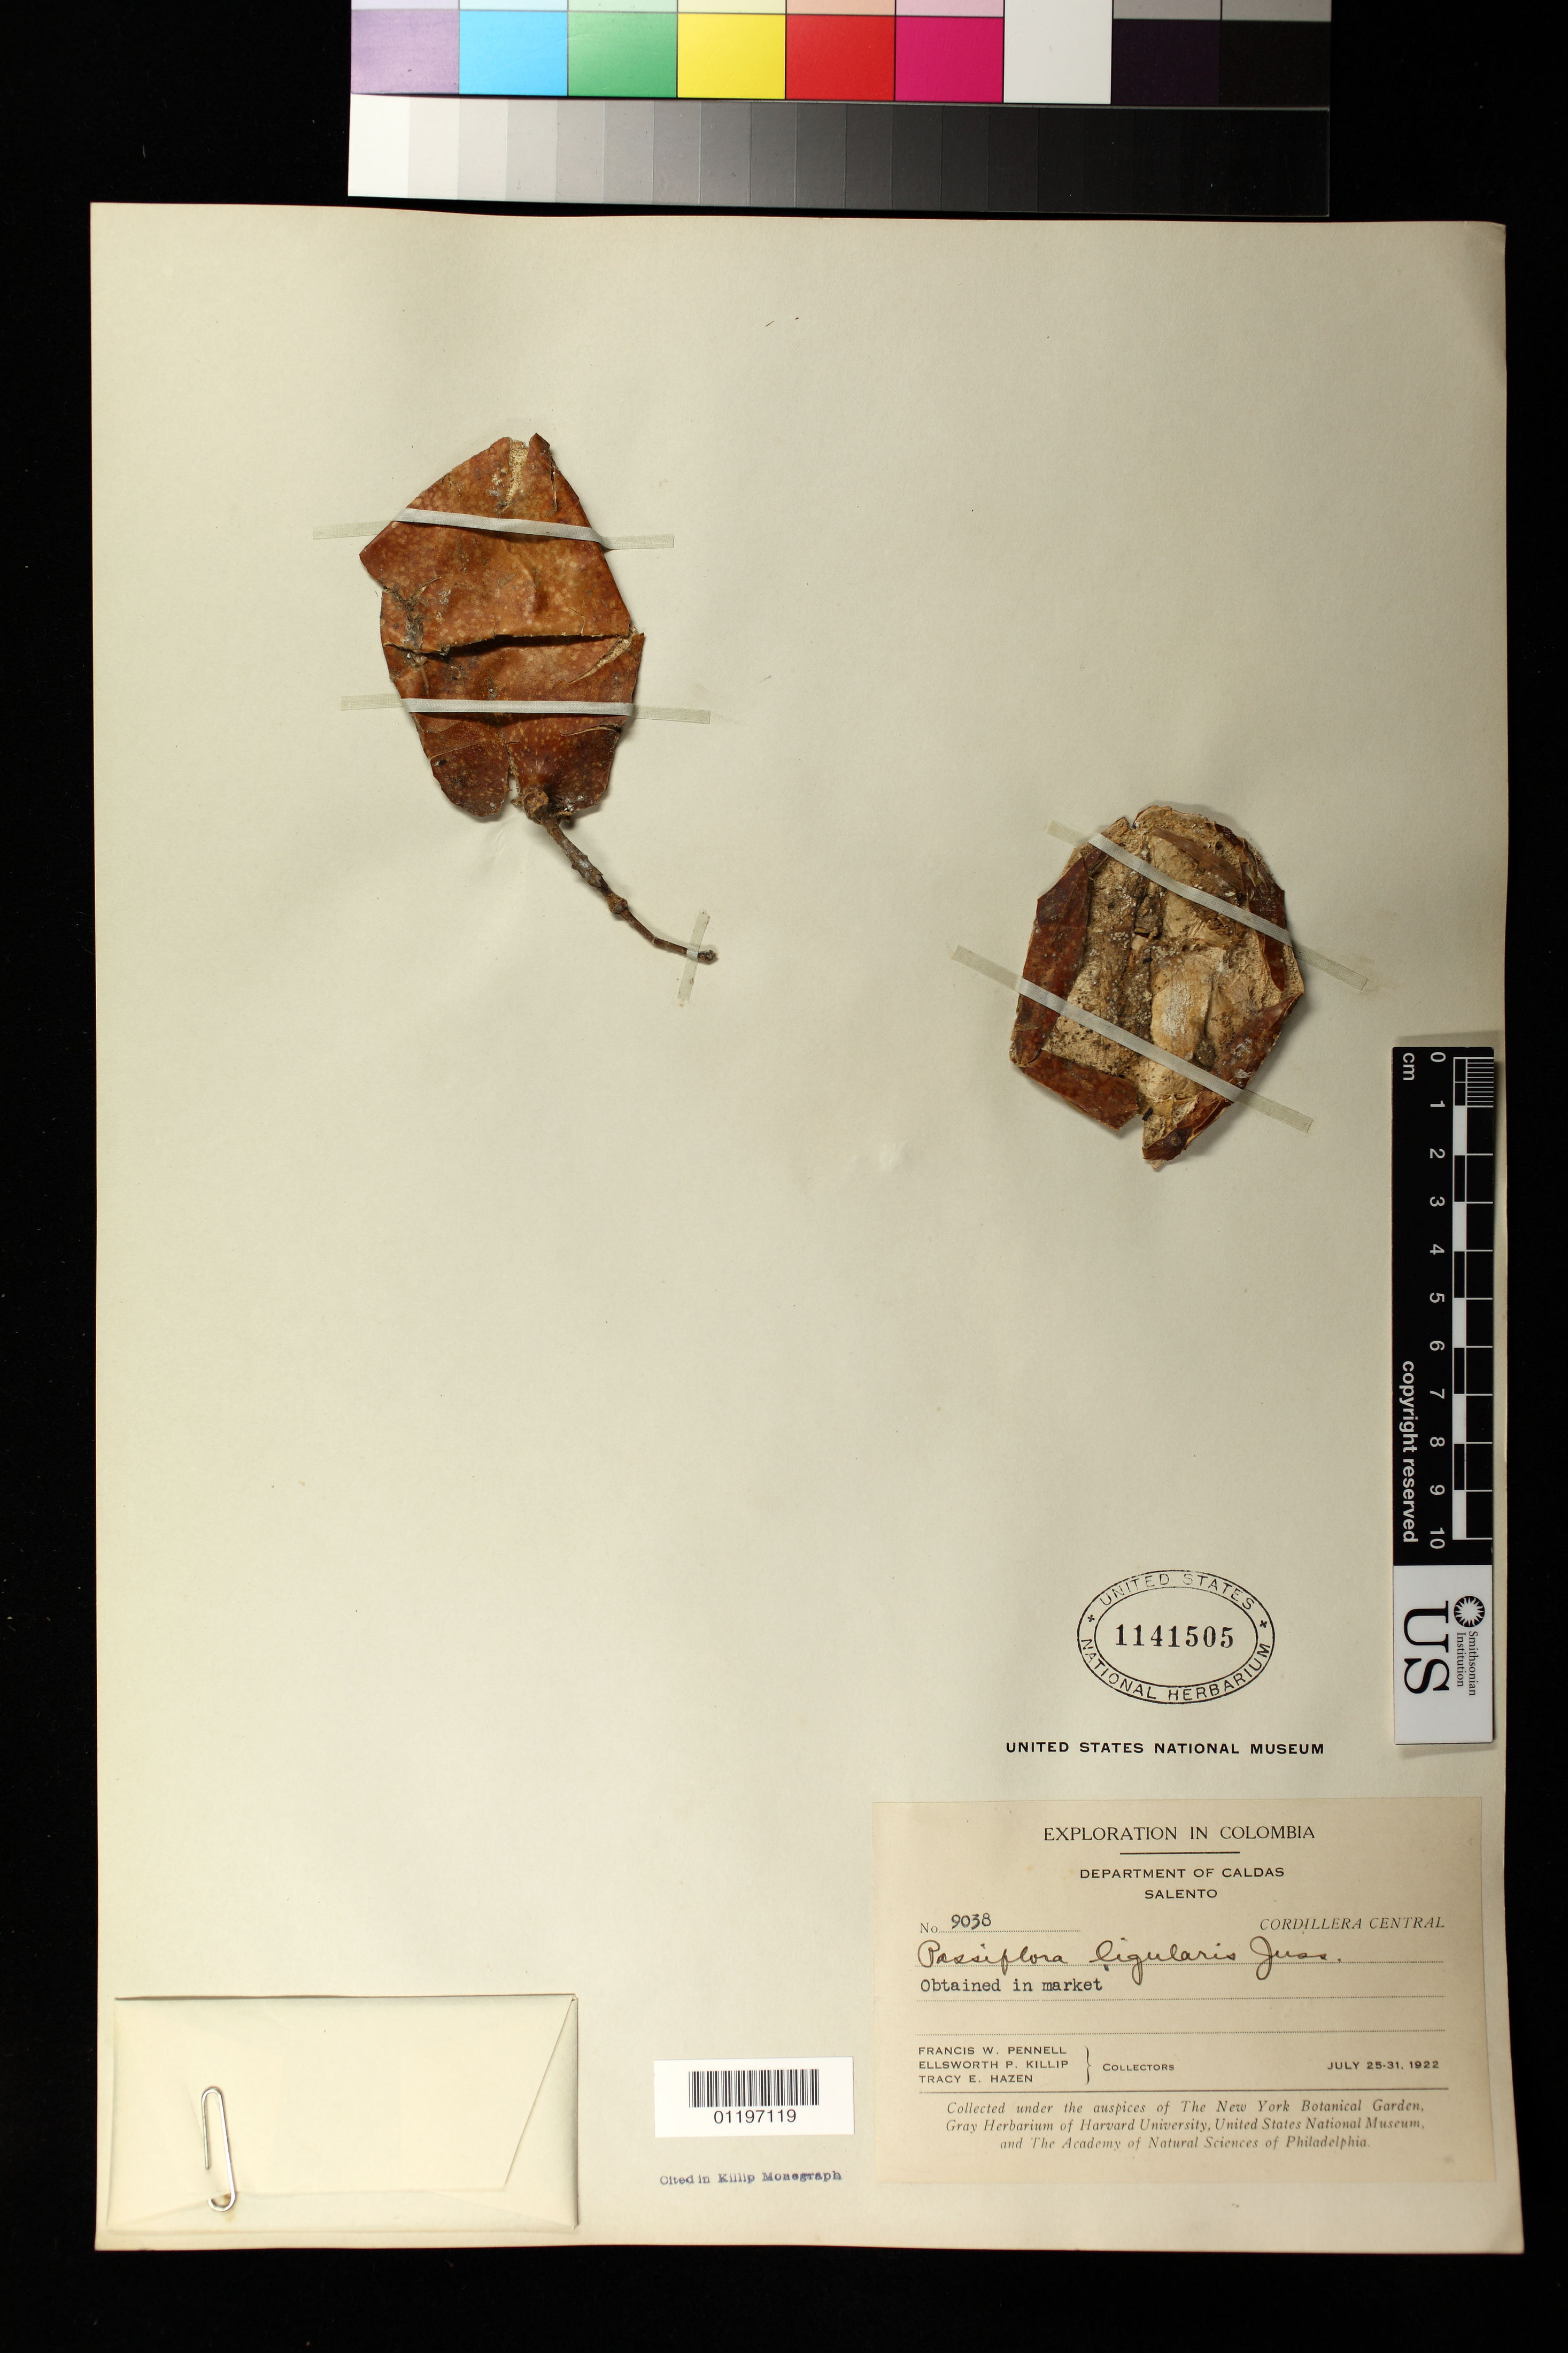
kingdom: Plantae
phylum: Tracheophyta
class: Magnoliopsida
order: Malpighiales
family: Passifloraceae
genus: Passiflora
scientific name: Passiflora ligularis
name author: Juss.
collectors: F. W. Pennell, E. P. Killip & T. E. Hazen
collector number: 9038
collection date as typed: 25Jul 1922 to 31 Jul 1922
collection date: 1922-07-25/1922-07-31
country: Colombia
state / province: Caldas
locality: Cordillera Central: Salento. Obtained in Market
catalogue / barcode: US 1141505